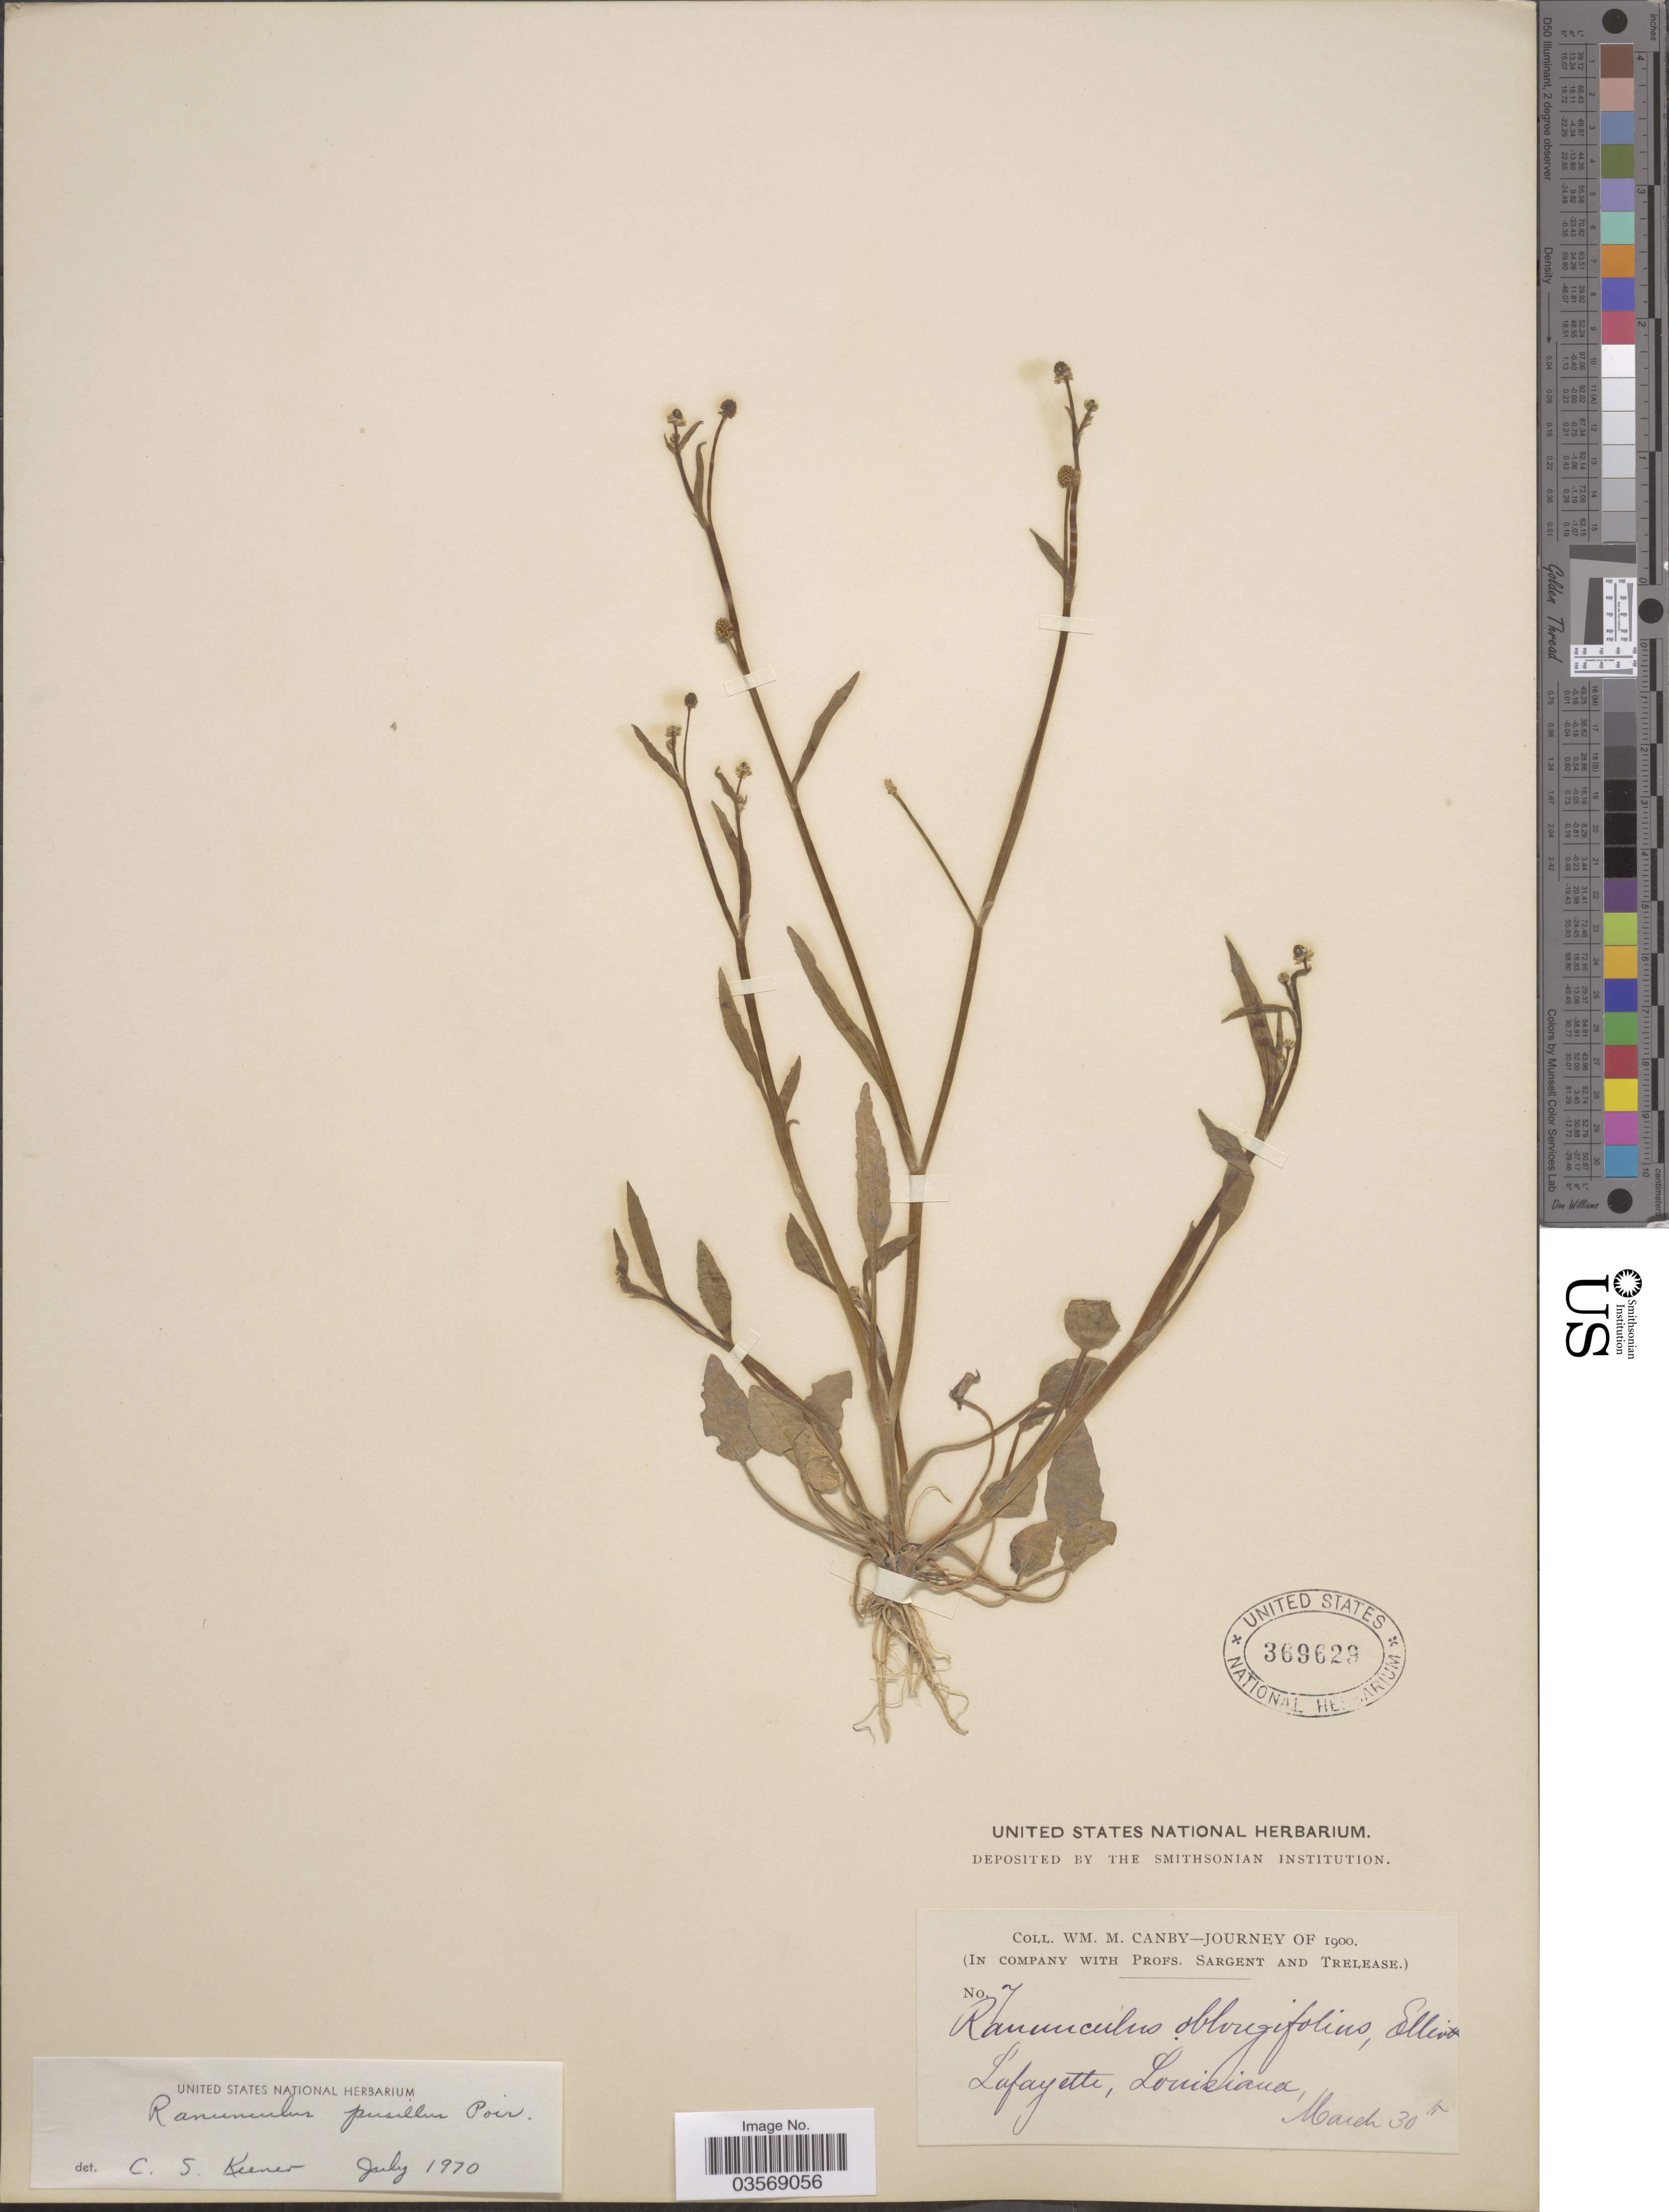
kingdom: Plantae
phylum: Tracheophyta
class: Magnoliopsida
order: Ranunculales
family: Ranunculaceae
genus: Ranunculus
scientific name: Ranunculus pusillus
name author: Poir.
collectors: W. M. Canby, -- Sargent & -- Trelease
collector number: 7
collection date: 1900-03-30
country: United States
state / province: Louisiana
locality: Lafayette.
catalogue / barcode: US 369629